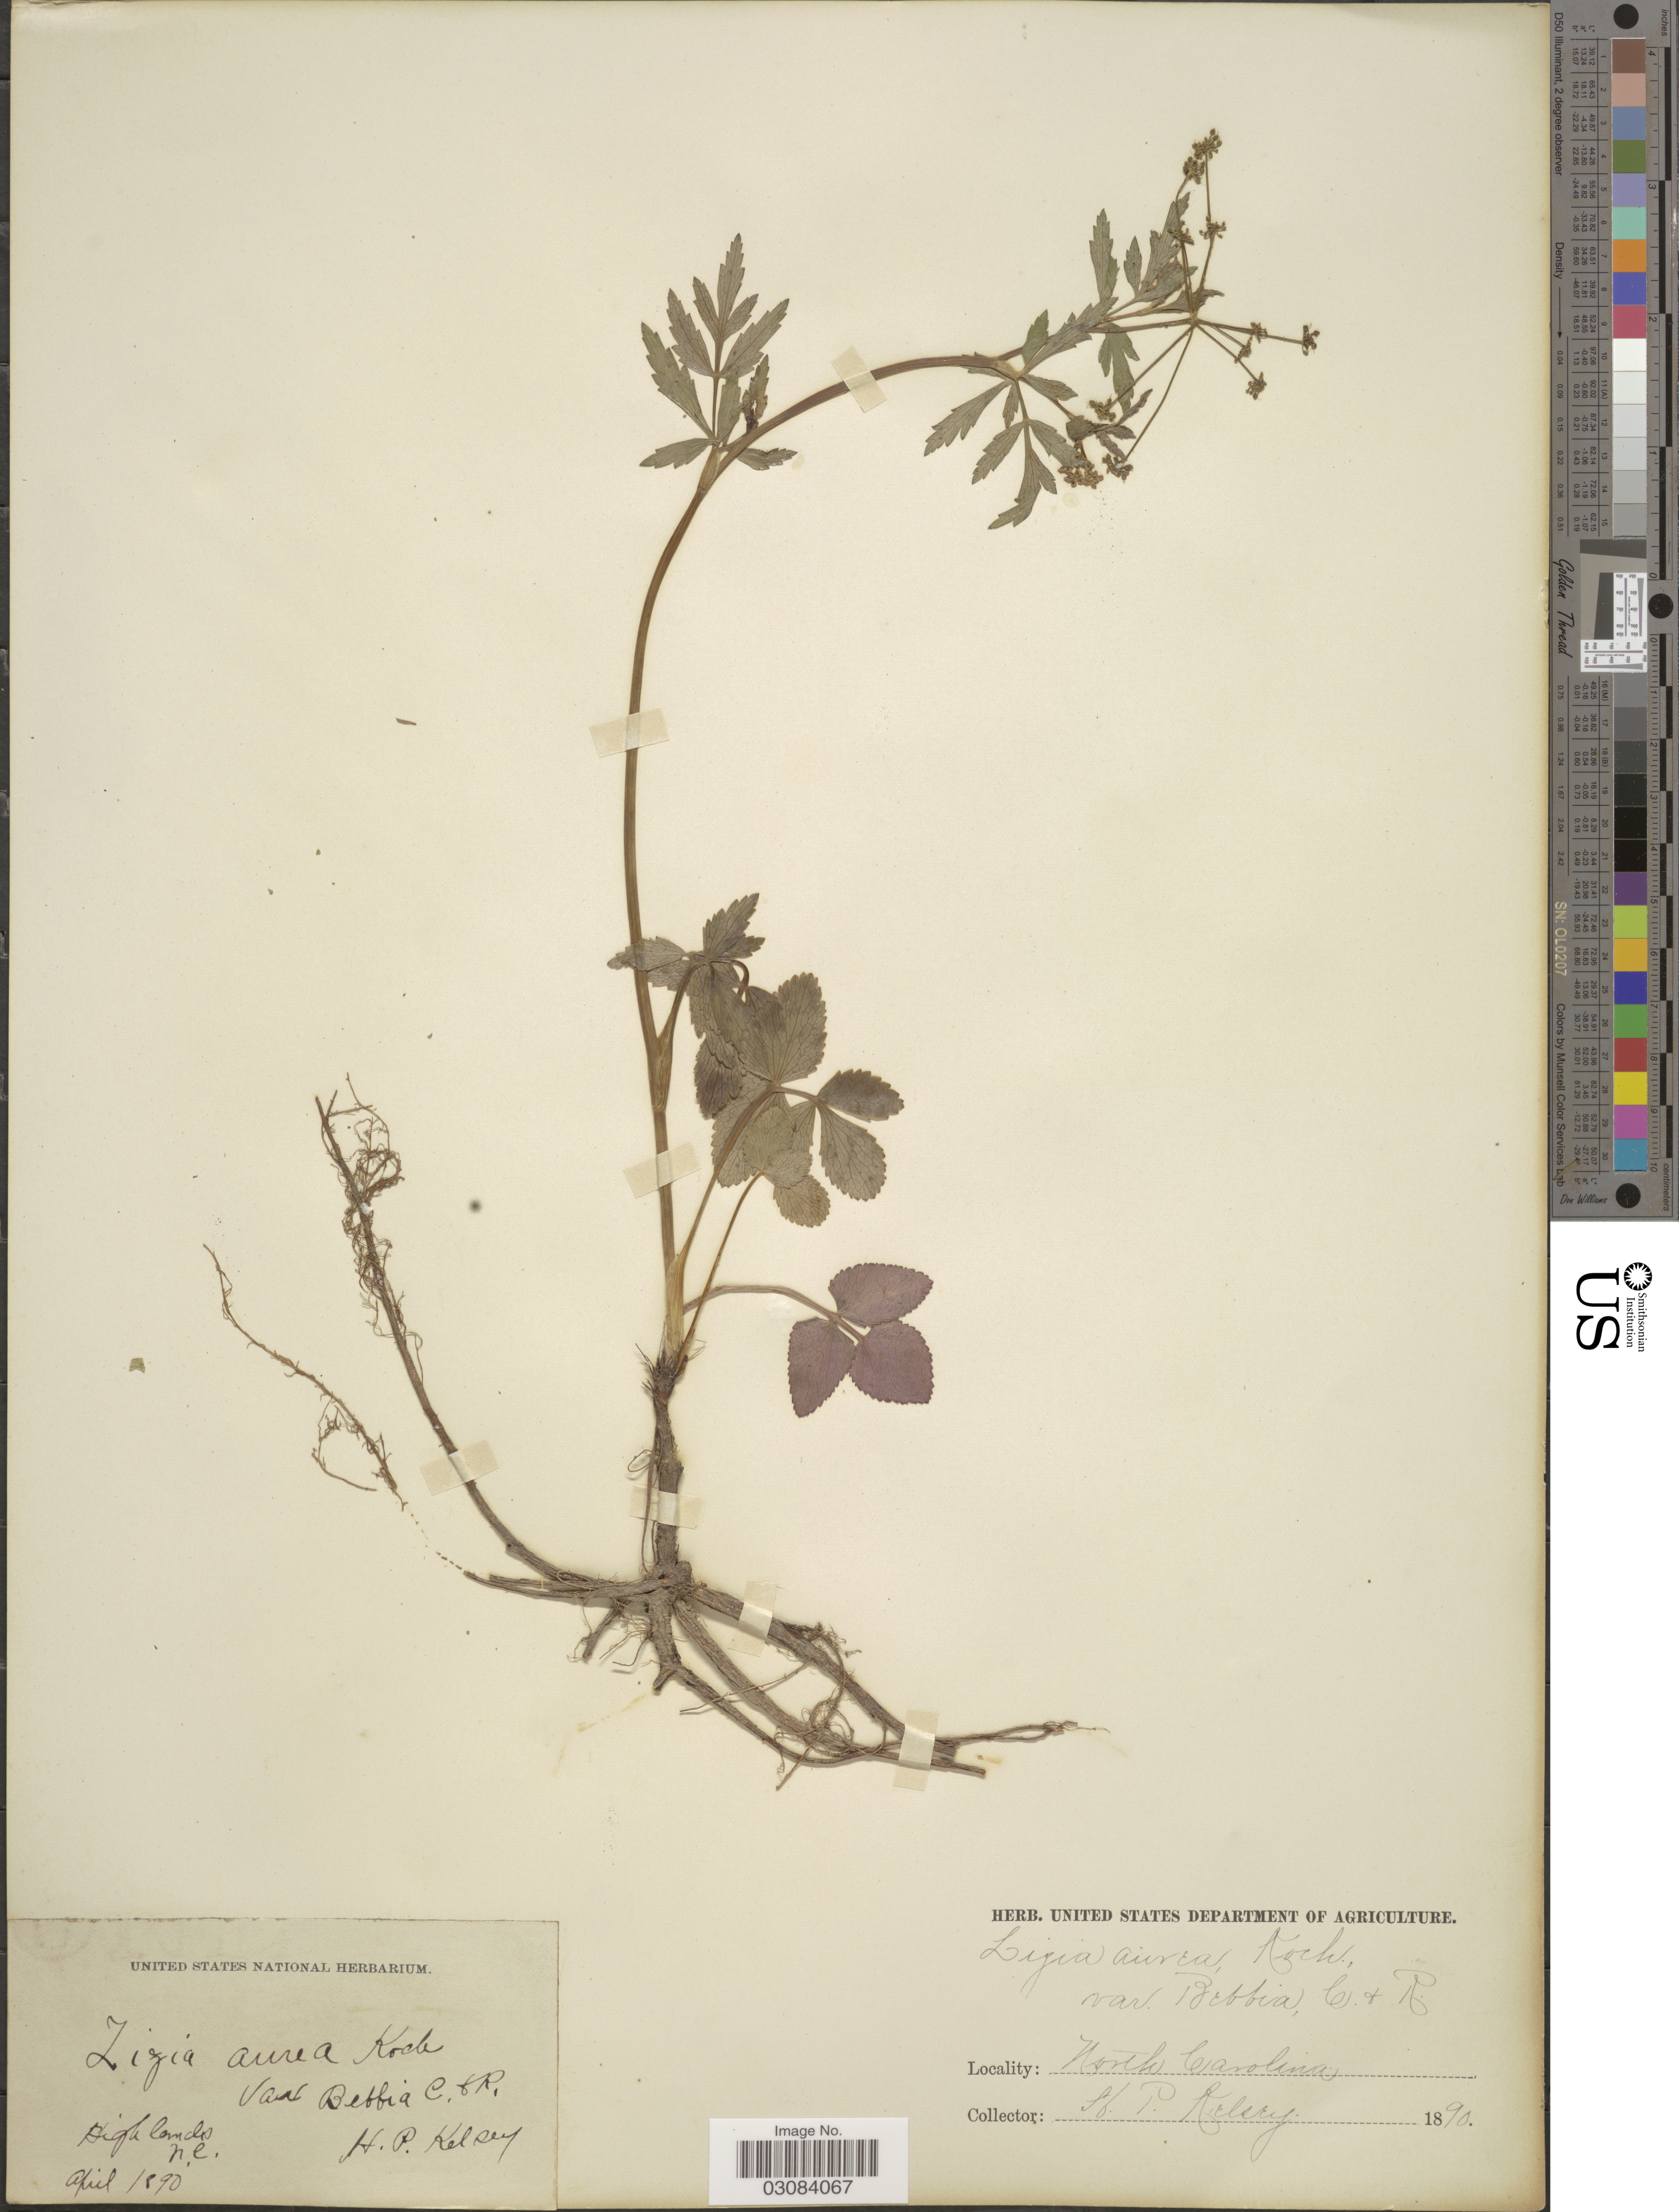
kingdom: Plantae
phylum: Tracheophyta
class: Magnoliopsida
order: Apiales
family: Apiaceae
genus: Zizia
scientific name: Zizia bebbii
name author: (J.M. Coult. & Rose) Britton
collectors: H. Kelsey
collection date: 1890-04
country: United States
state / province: North Carolina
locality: Highlands.